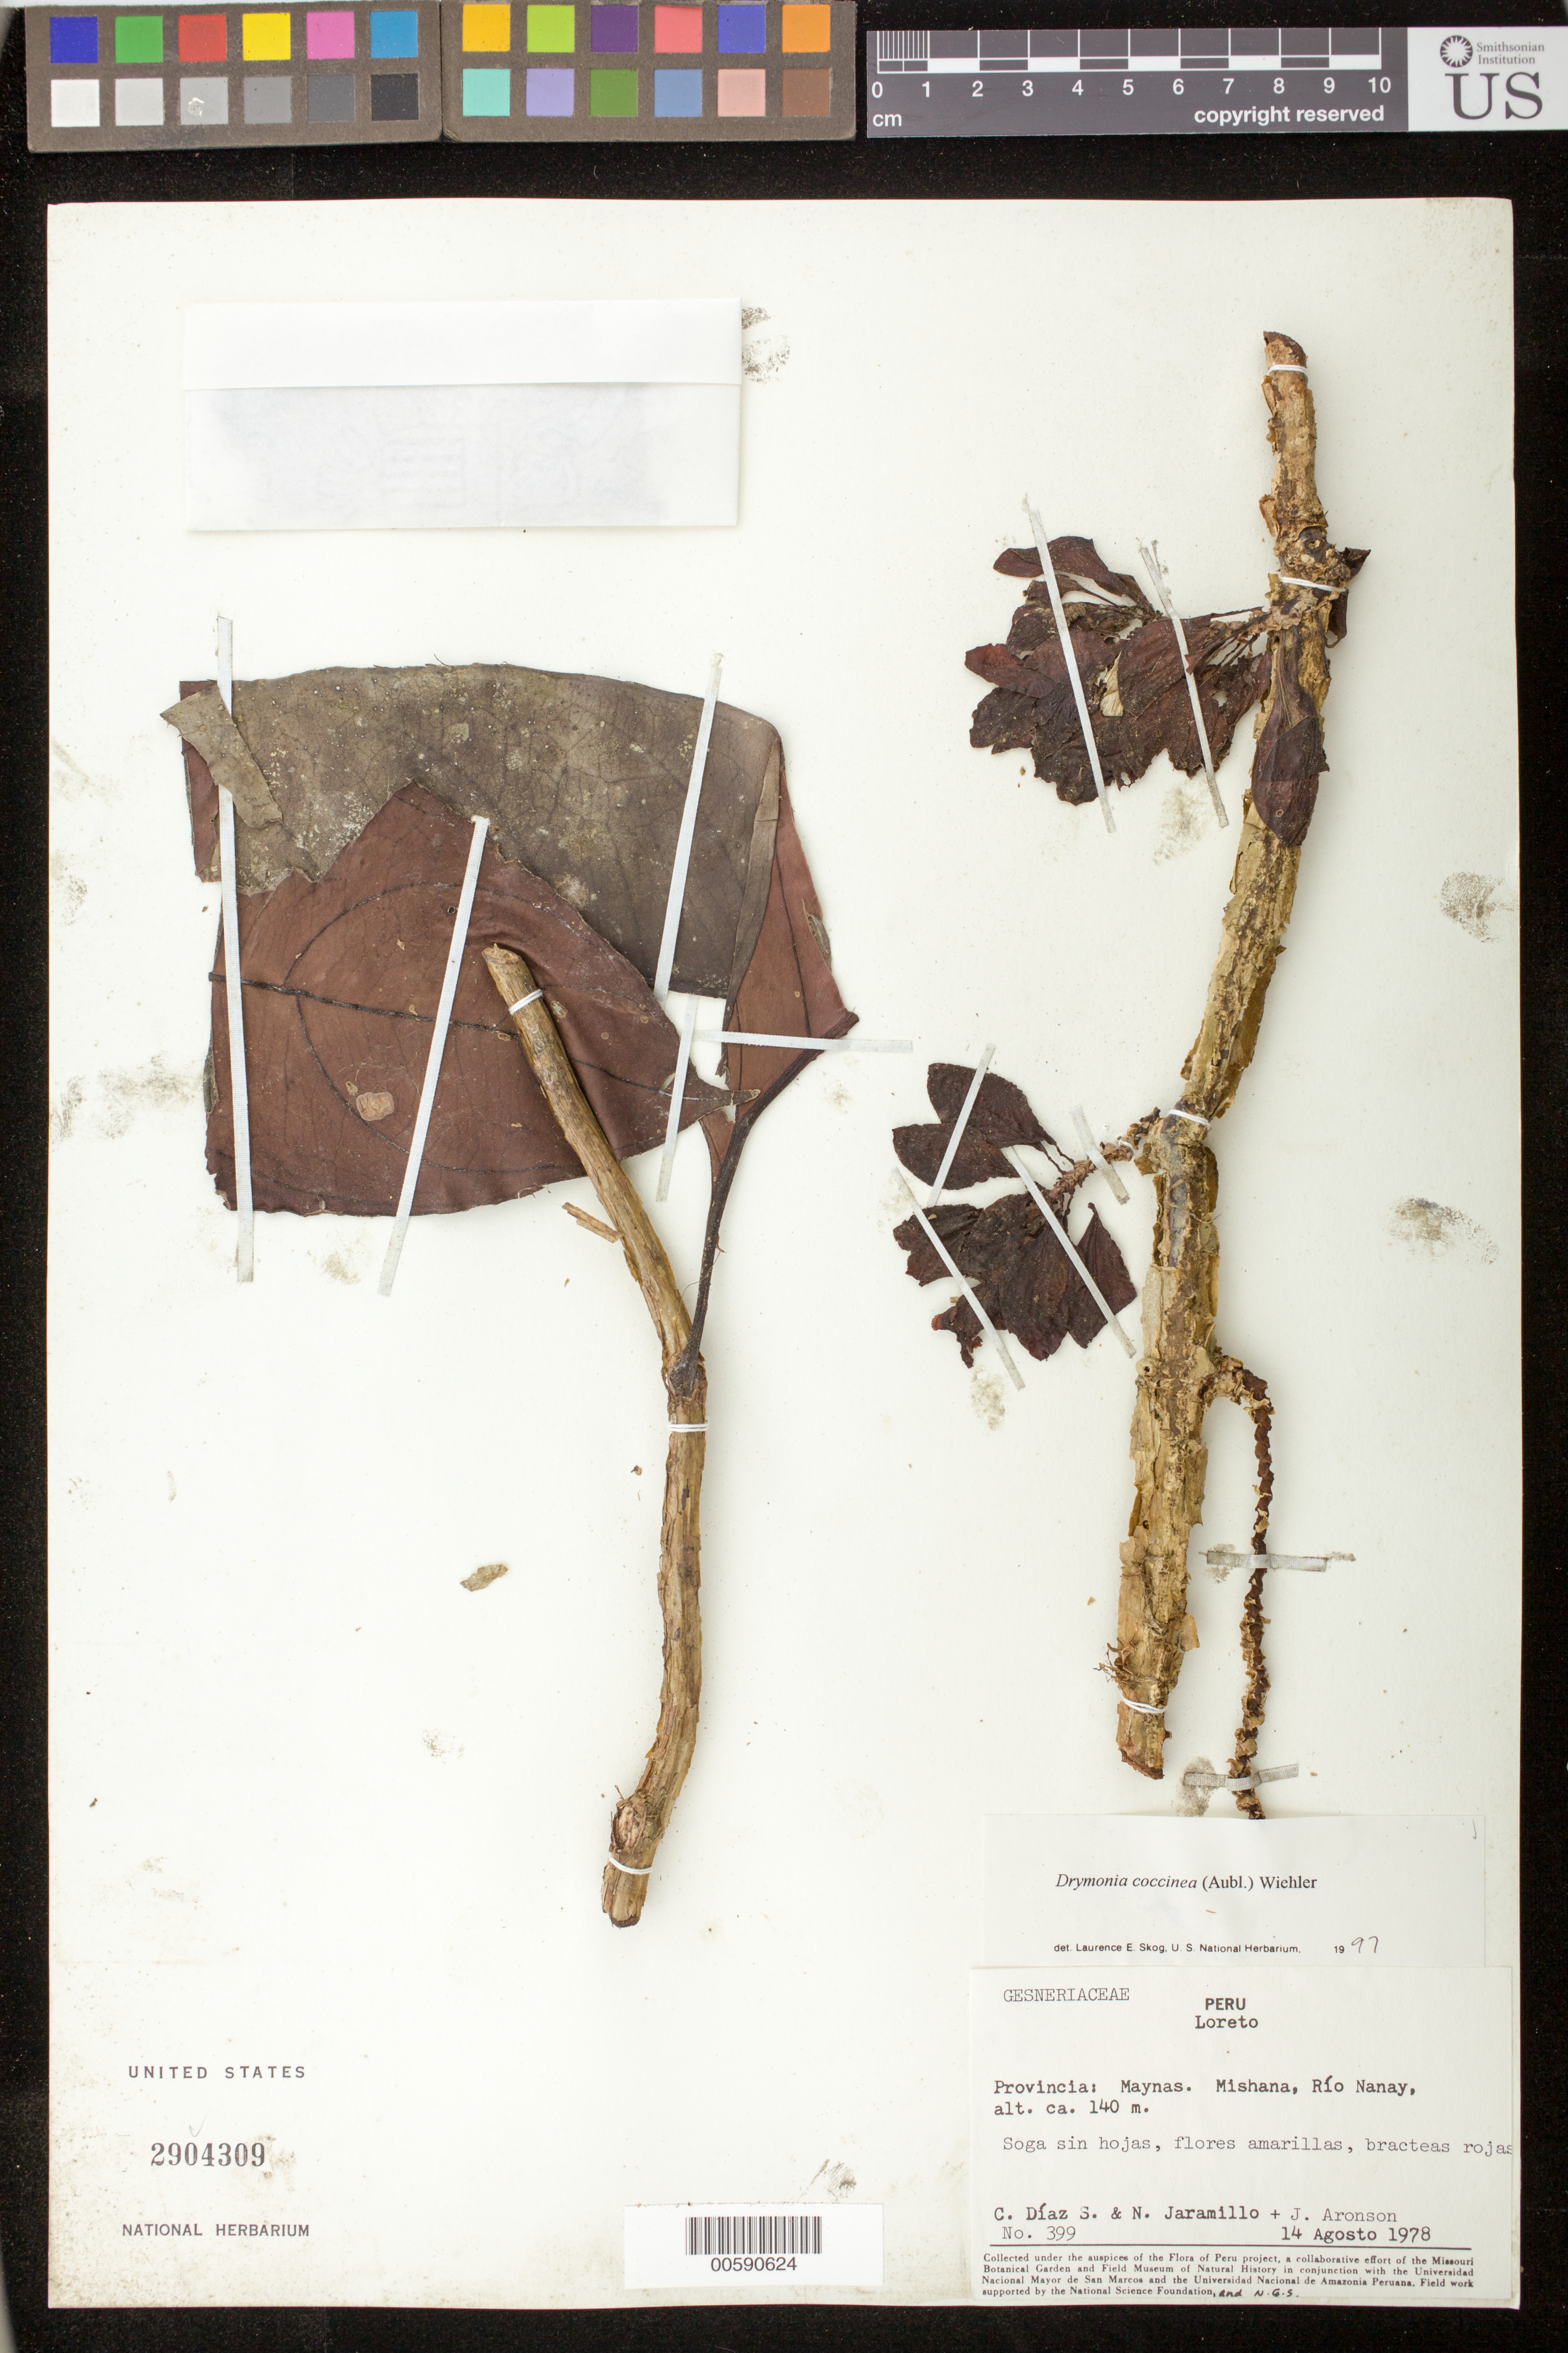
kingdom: Plantae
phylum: Tracheophyta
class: Magnoliopsida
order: Lamiales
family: Gesneriaceae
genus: Drymonia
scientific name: Drymonia coccinea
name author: (Aubl.) Wiehler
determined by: Skog, Laurence E.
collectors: C. Díaz S., N. Jaramillo & J. Aronson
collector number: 399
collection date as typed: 14 Aug 1978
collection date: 1978-08-14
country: Peru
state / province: Loreto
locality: Prov. Maynas; Mishana, Río Nanay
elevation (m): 140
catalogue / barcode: US 2904309